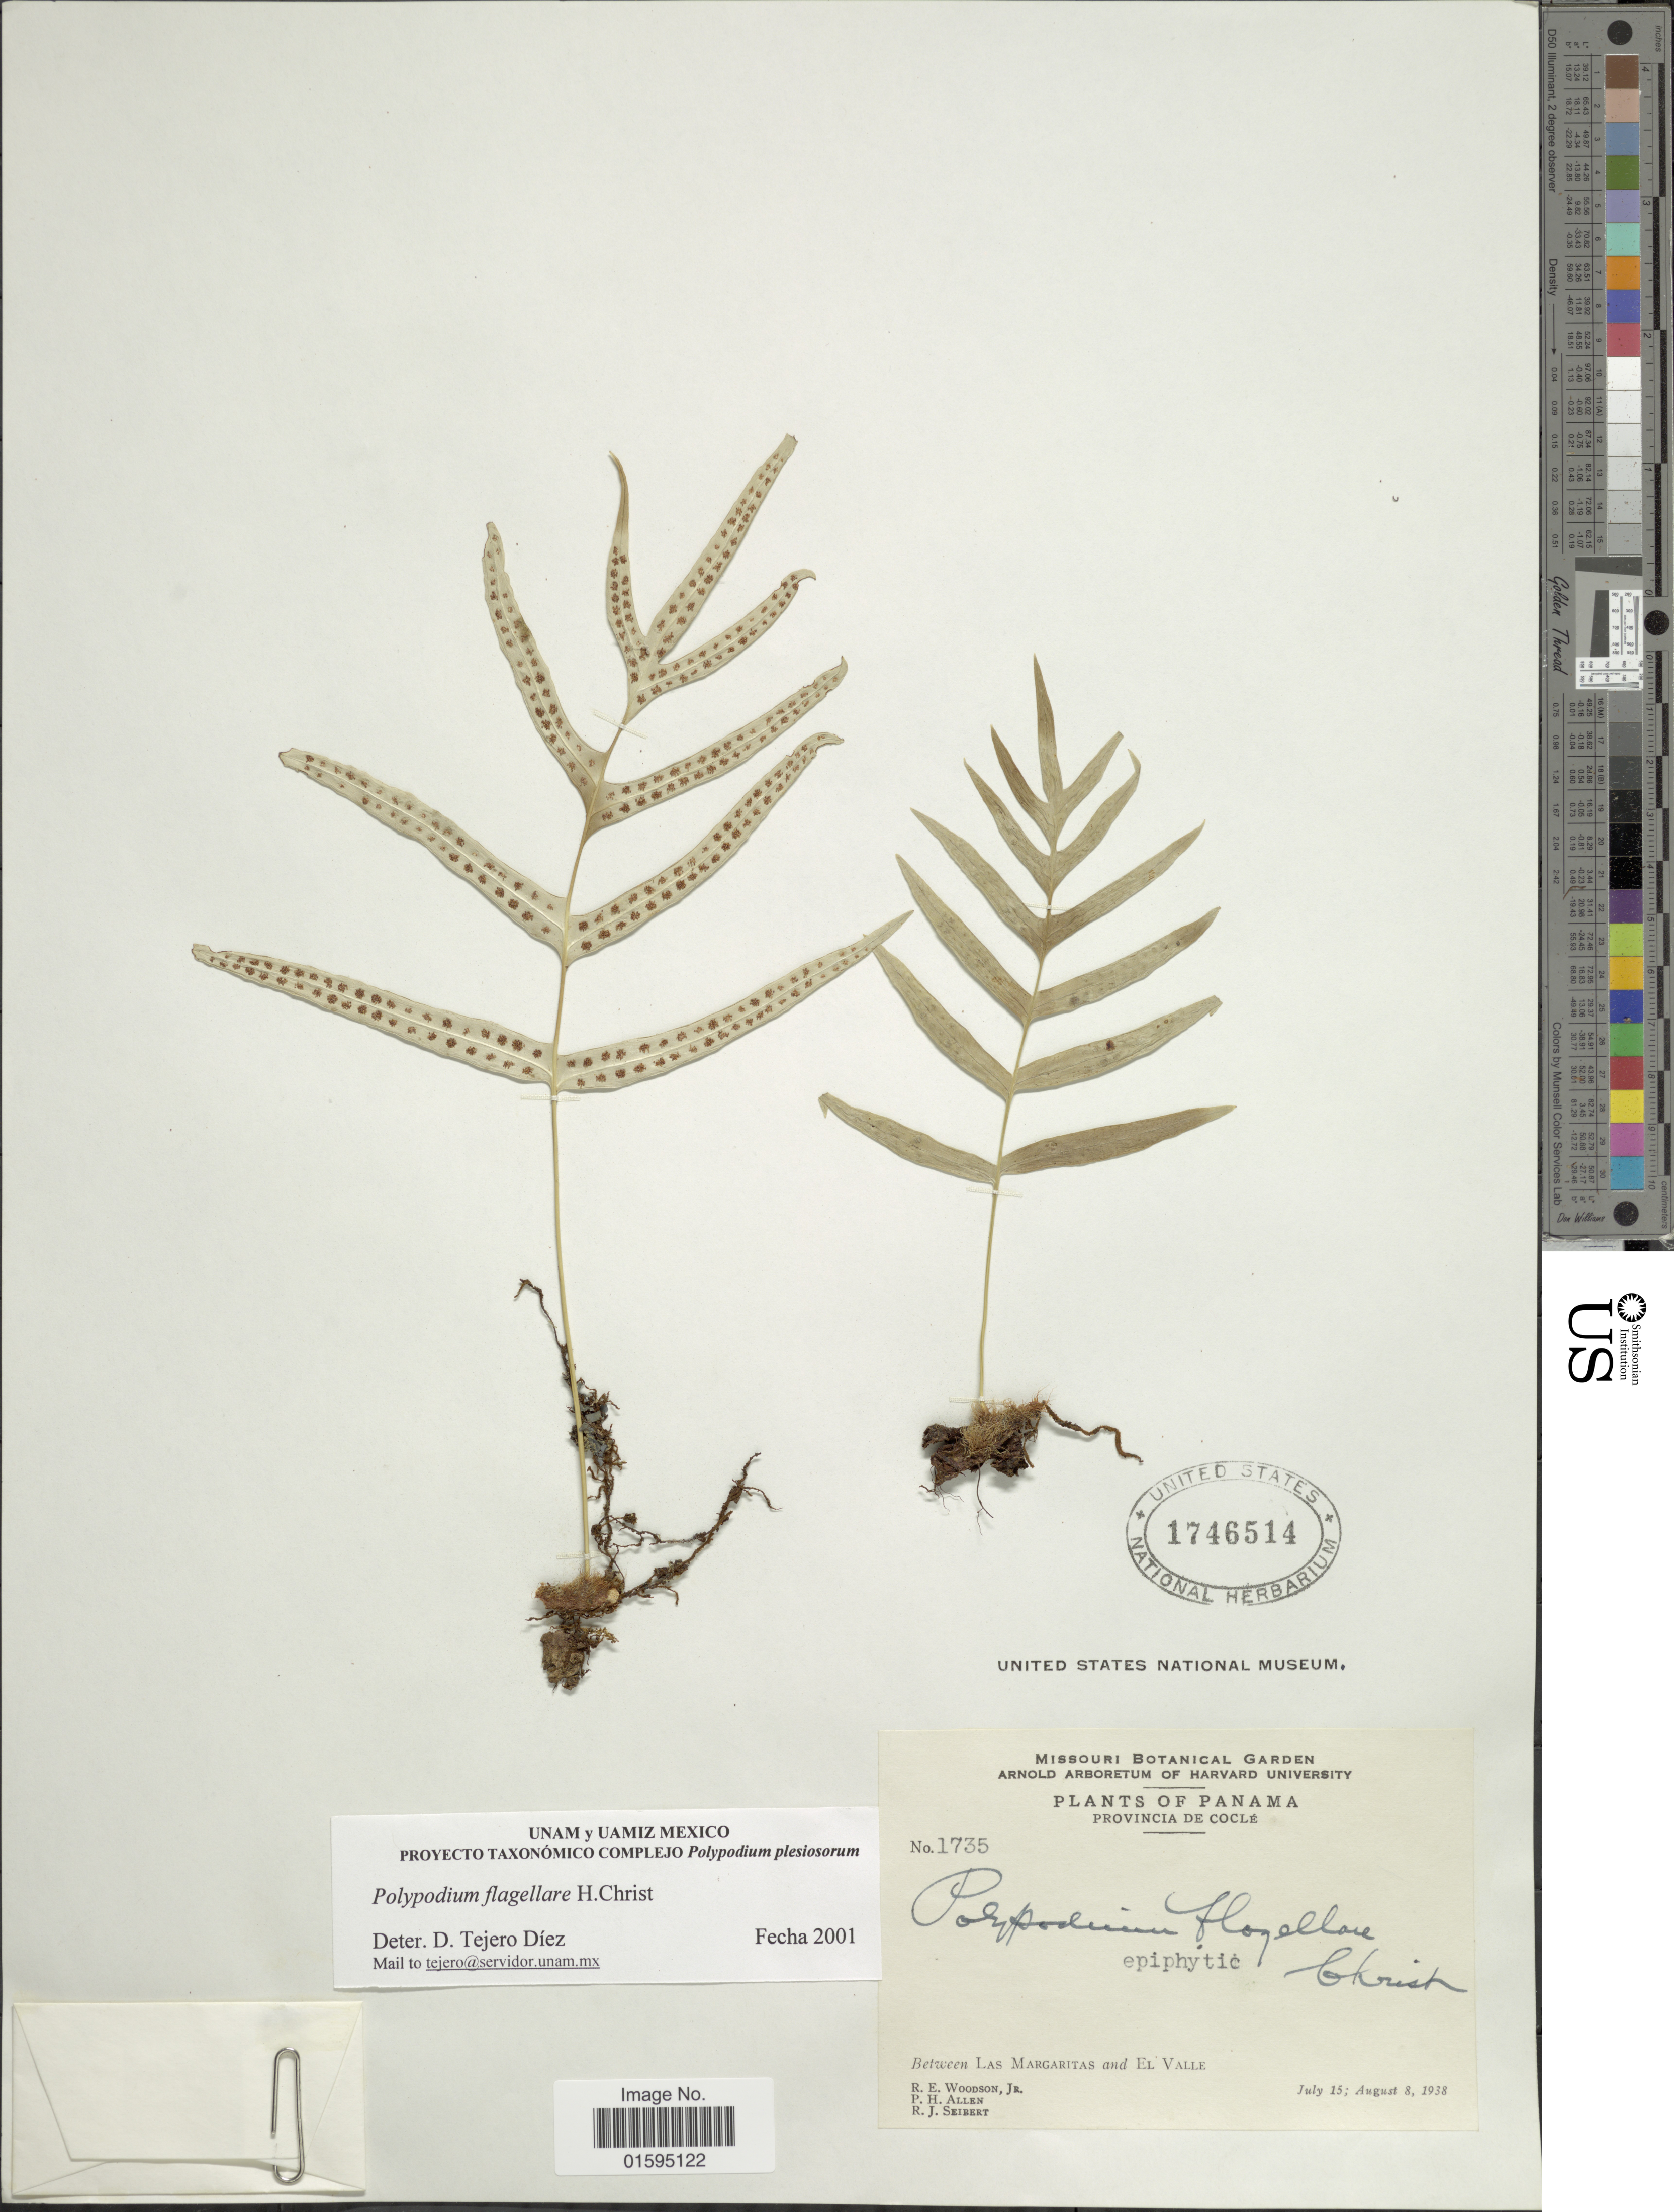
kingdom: Plantae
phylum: Tracheophyta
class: Polypodiopsida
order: Polypodiales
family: Polypodiaceae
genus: Polypodium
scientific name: Polypodium flagellare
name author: Christ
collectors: R. E. Woodson, P. H. Allen & R. J. Seibert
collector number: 1735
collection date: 1938-07-15/1938-08-08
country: Panama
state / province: Coclé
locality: Between Las Margaritas and El Valle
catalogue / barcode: US 1746514